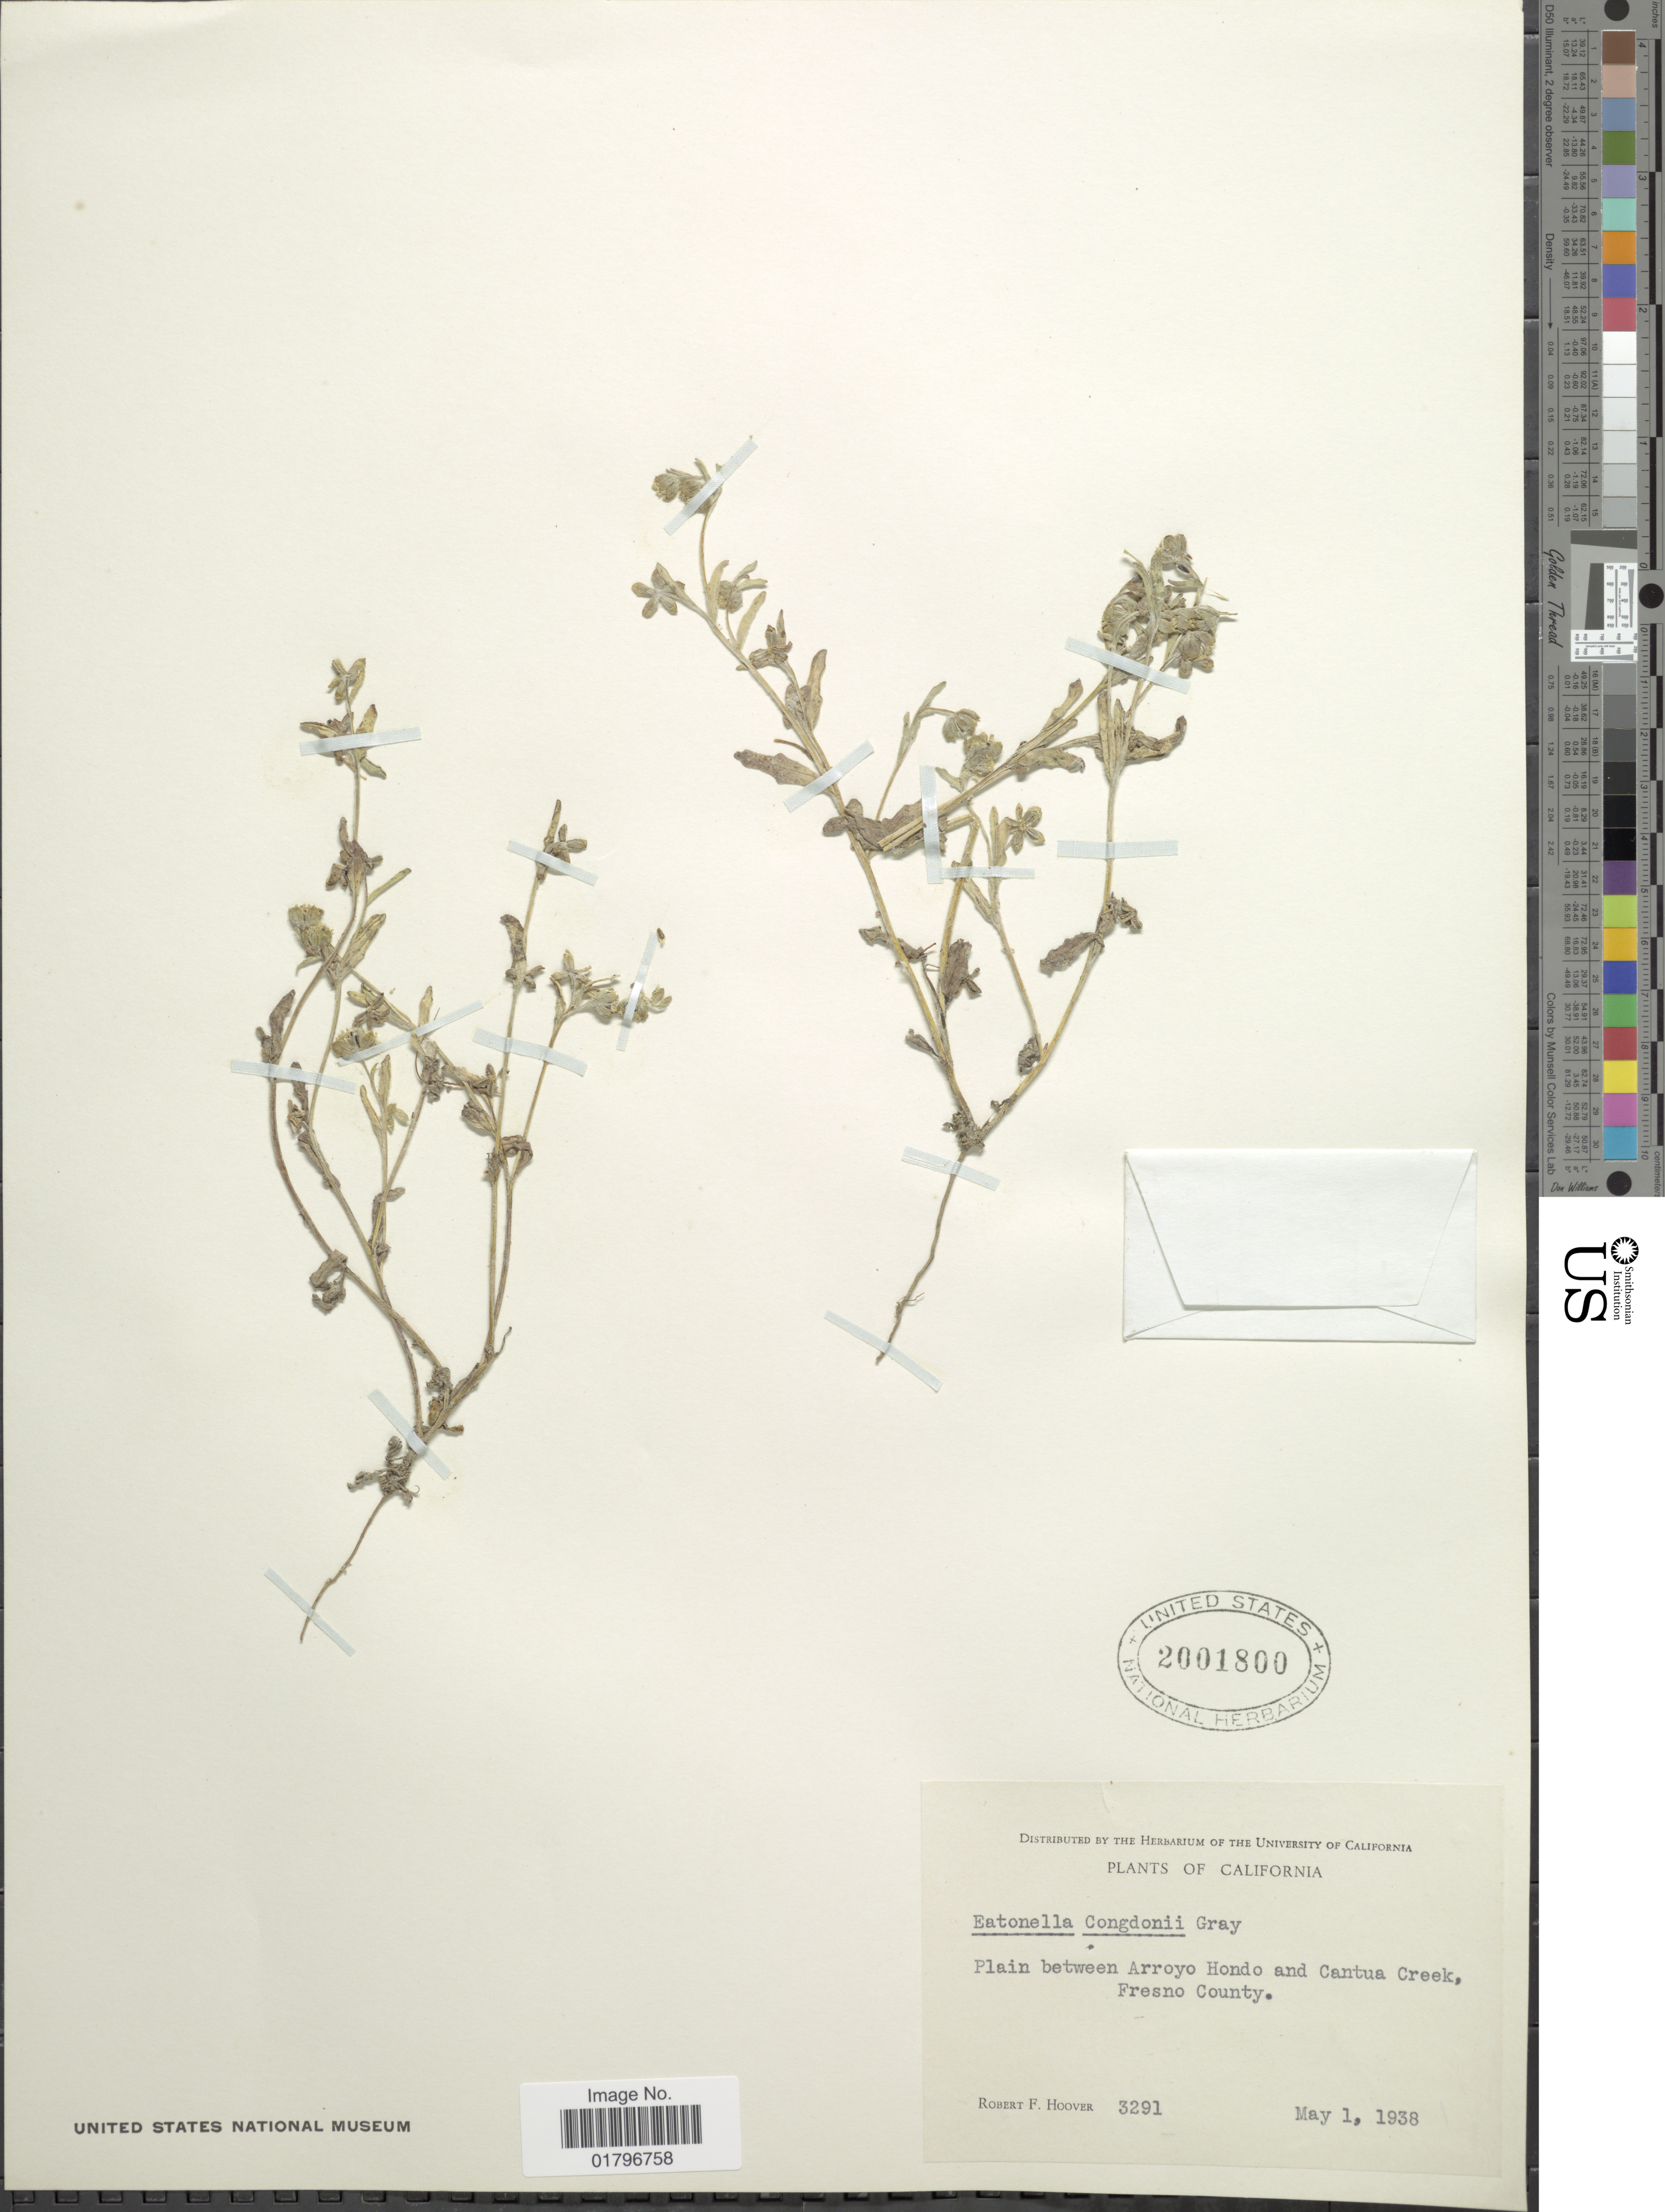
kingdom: Plantae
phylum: Tracheophyta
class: Magnoliopsida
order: Asterales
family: Asteraceae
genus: Eatonella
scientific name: Eatonella congdonii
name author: A. Gray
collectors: R. F. Hoover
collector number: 3291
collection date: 1938-05-01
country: United States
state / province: California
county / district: Fresno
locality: Plain between Arroyo Hondo and Cantua Creek, Fresno County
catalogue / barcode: US 2001800